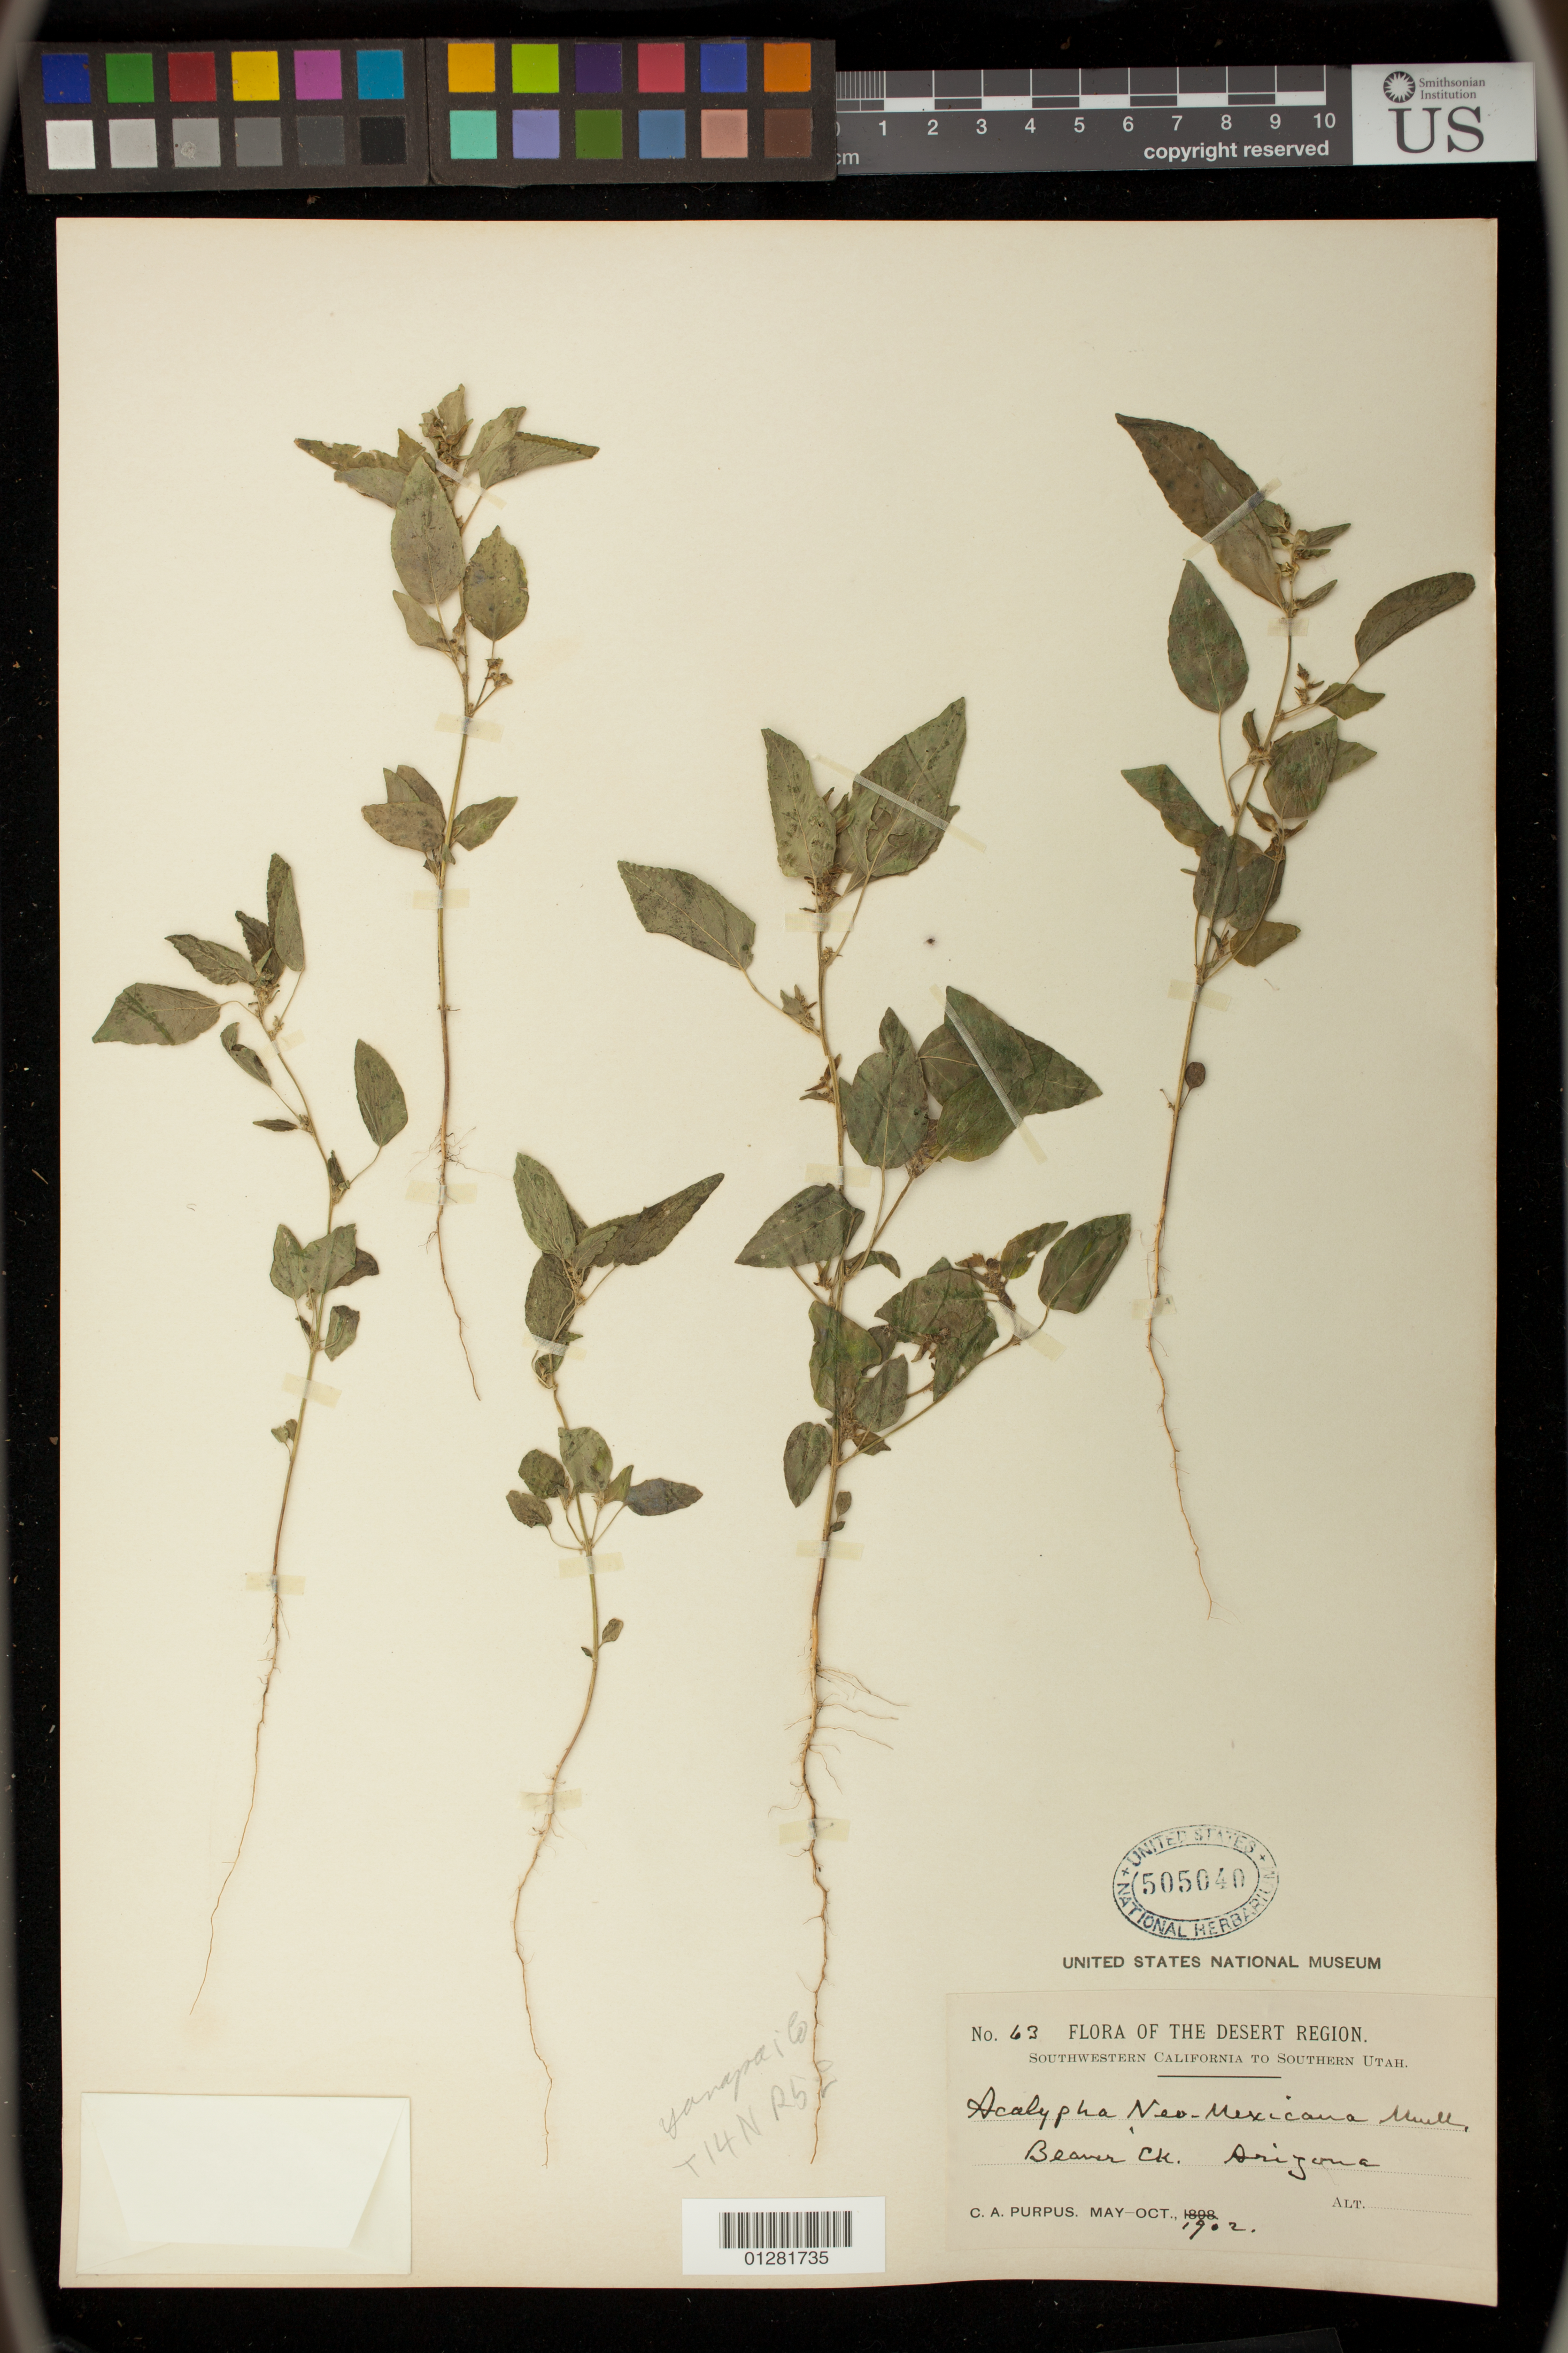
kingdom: Plantae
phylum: Tracheophyta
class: Magnoliopsida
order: Malpighiales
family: Euphorbiaceae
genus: Acalypha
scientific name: Acalypha neomexicana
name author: Müll. Arg.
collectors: C. A. Purpus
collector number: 63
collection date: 1902-05/1902-10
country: United States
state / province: Arizona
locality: Beaver Creek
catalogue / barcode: US 505040